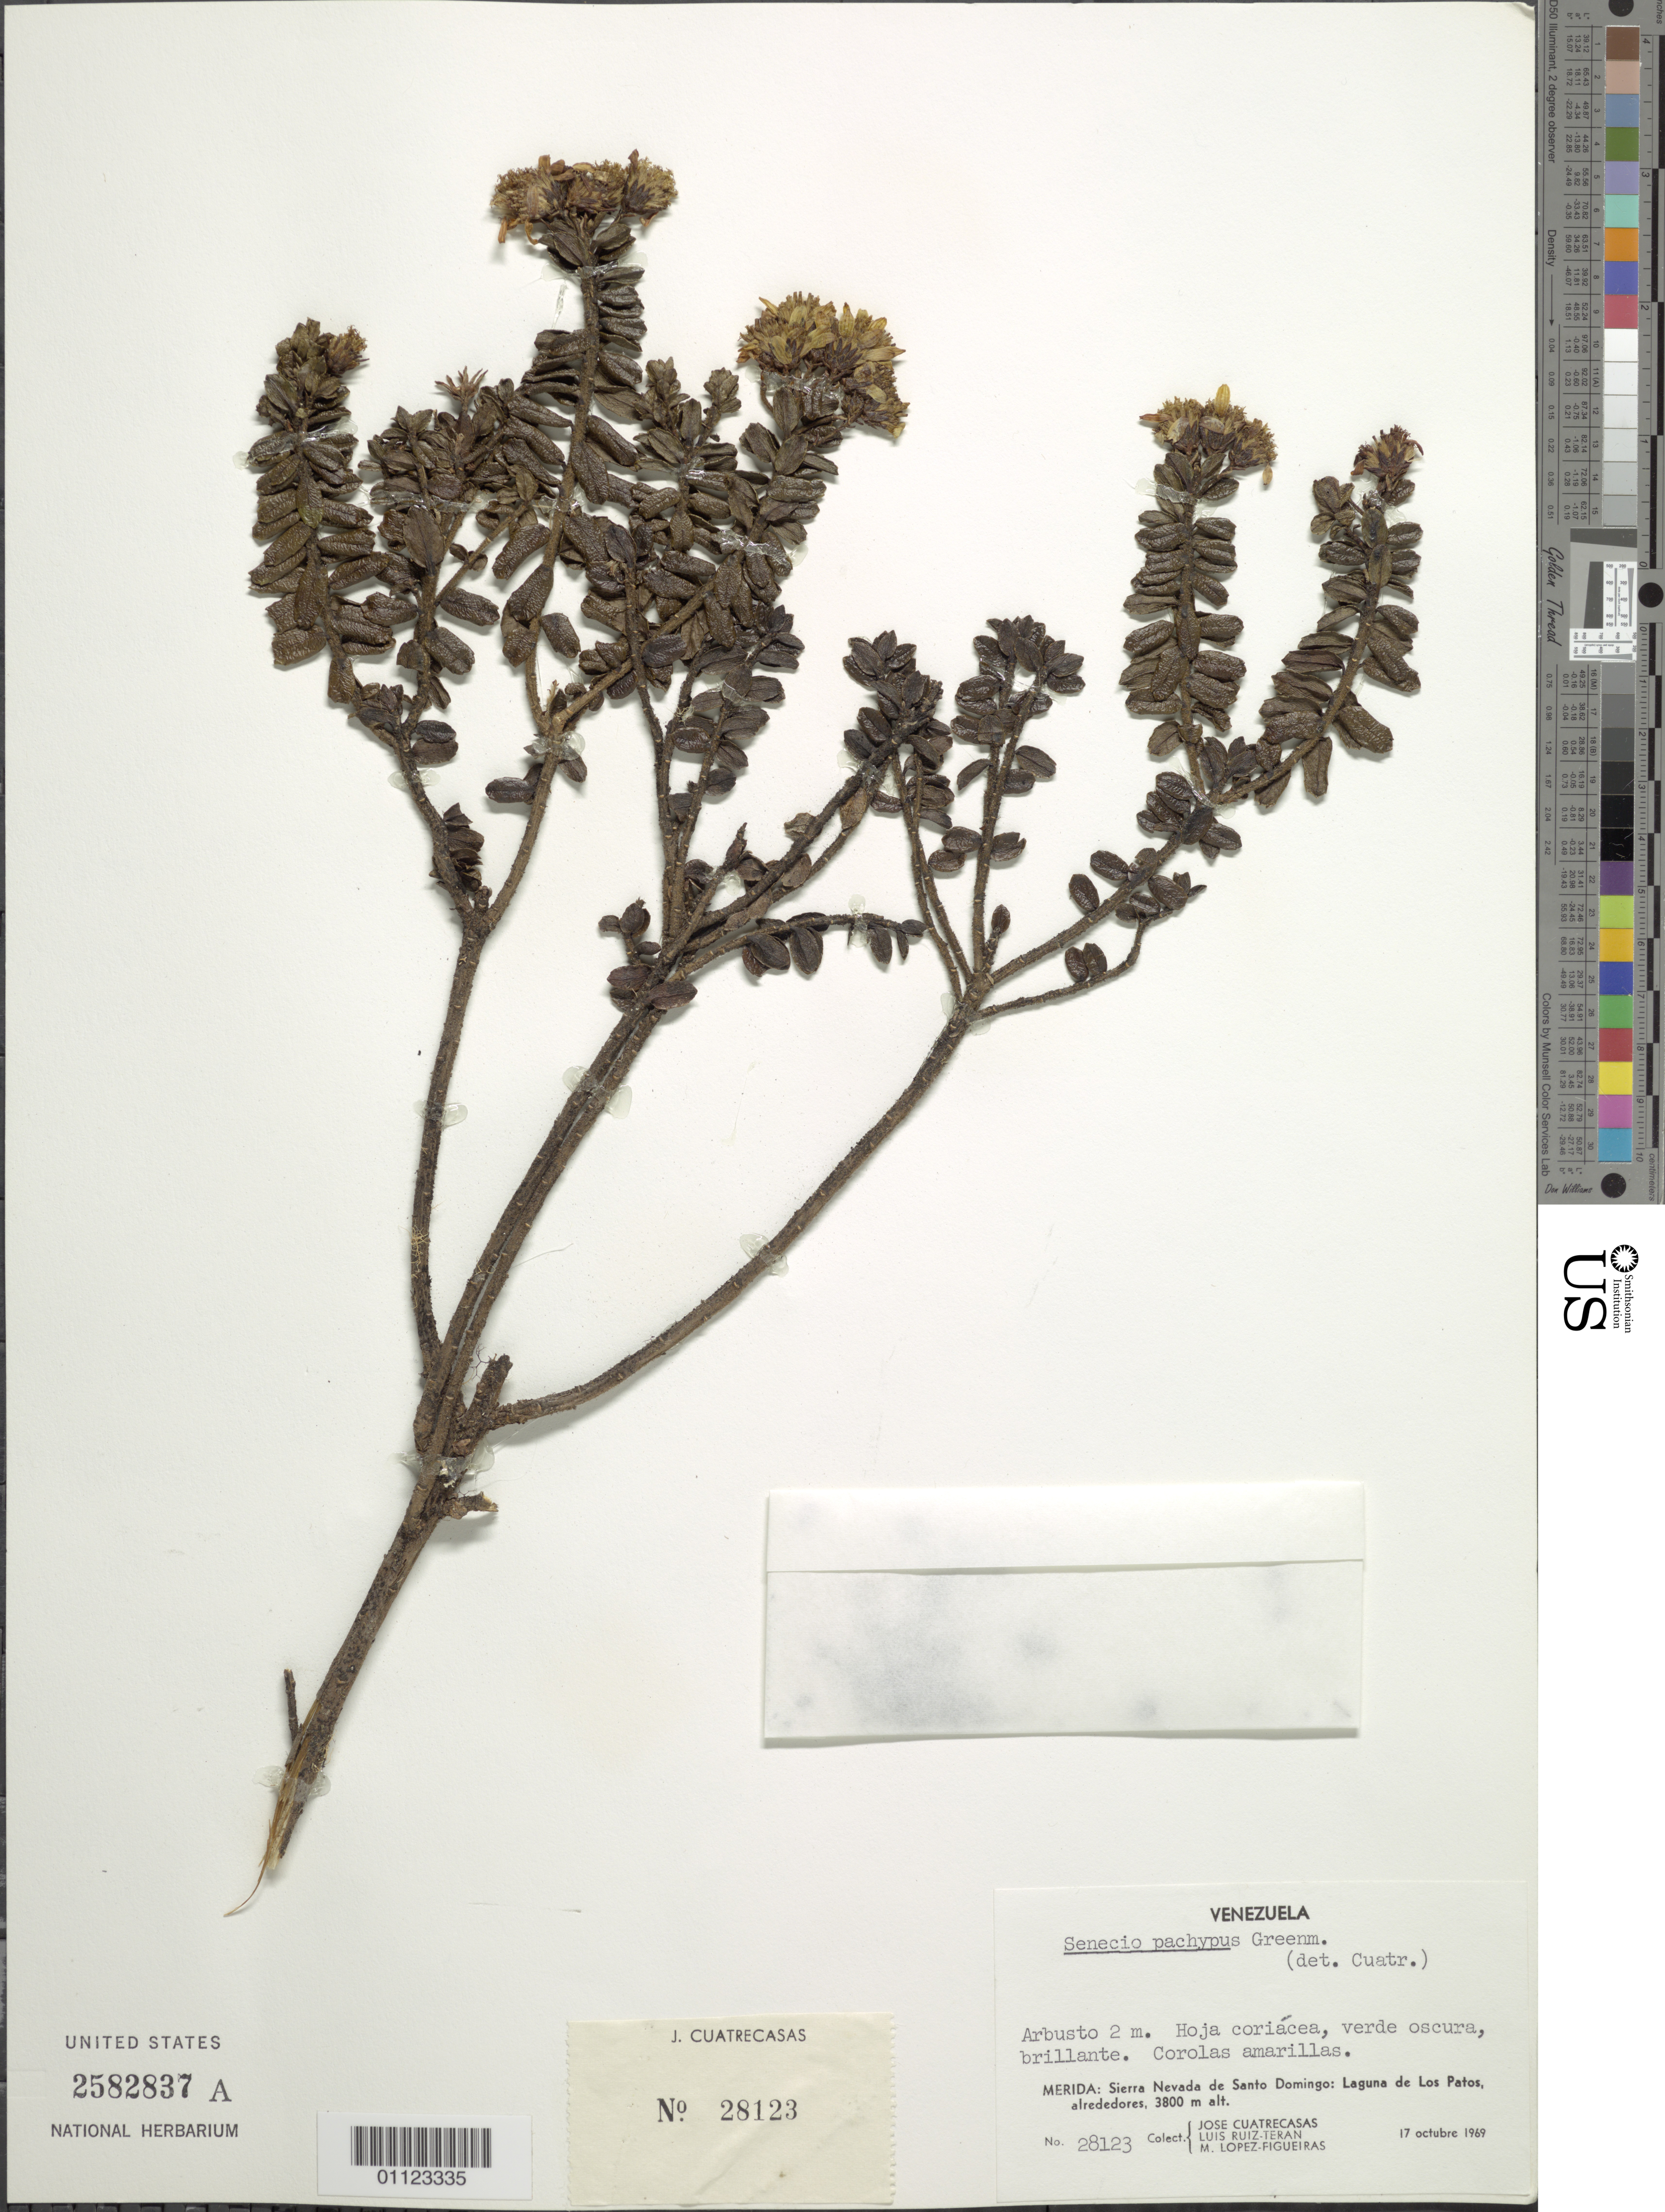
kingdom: Plantae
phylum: Tracheophyta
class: Magnoliopsida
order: Asterales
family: Asteraceae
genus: Pentacalia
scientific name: Pentacalia pachypus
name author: (Greenm.) Cuatrec.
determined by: Cuatrecasas, J.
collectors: J. Cuatrecasas, L. E. Ruíz-Terán & M. López Figueiras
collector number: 28123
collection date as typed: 17 Oct 1969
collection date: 1969-10-17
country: Venezuela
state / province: Mérida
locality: Sierra Nevada de Santo Domingo: Laguna de Los Patos, alrededores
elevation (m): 3800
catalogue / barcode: US 2582837a